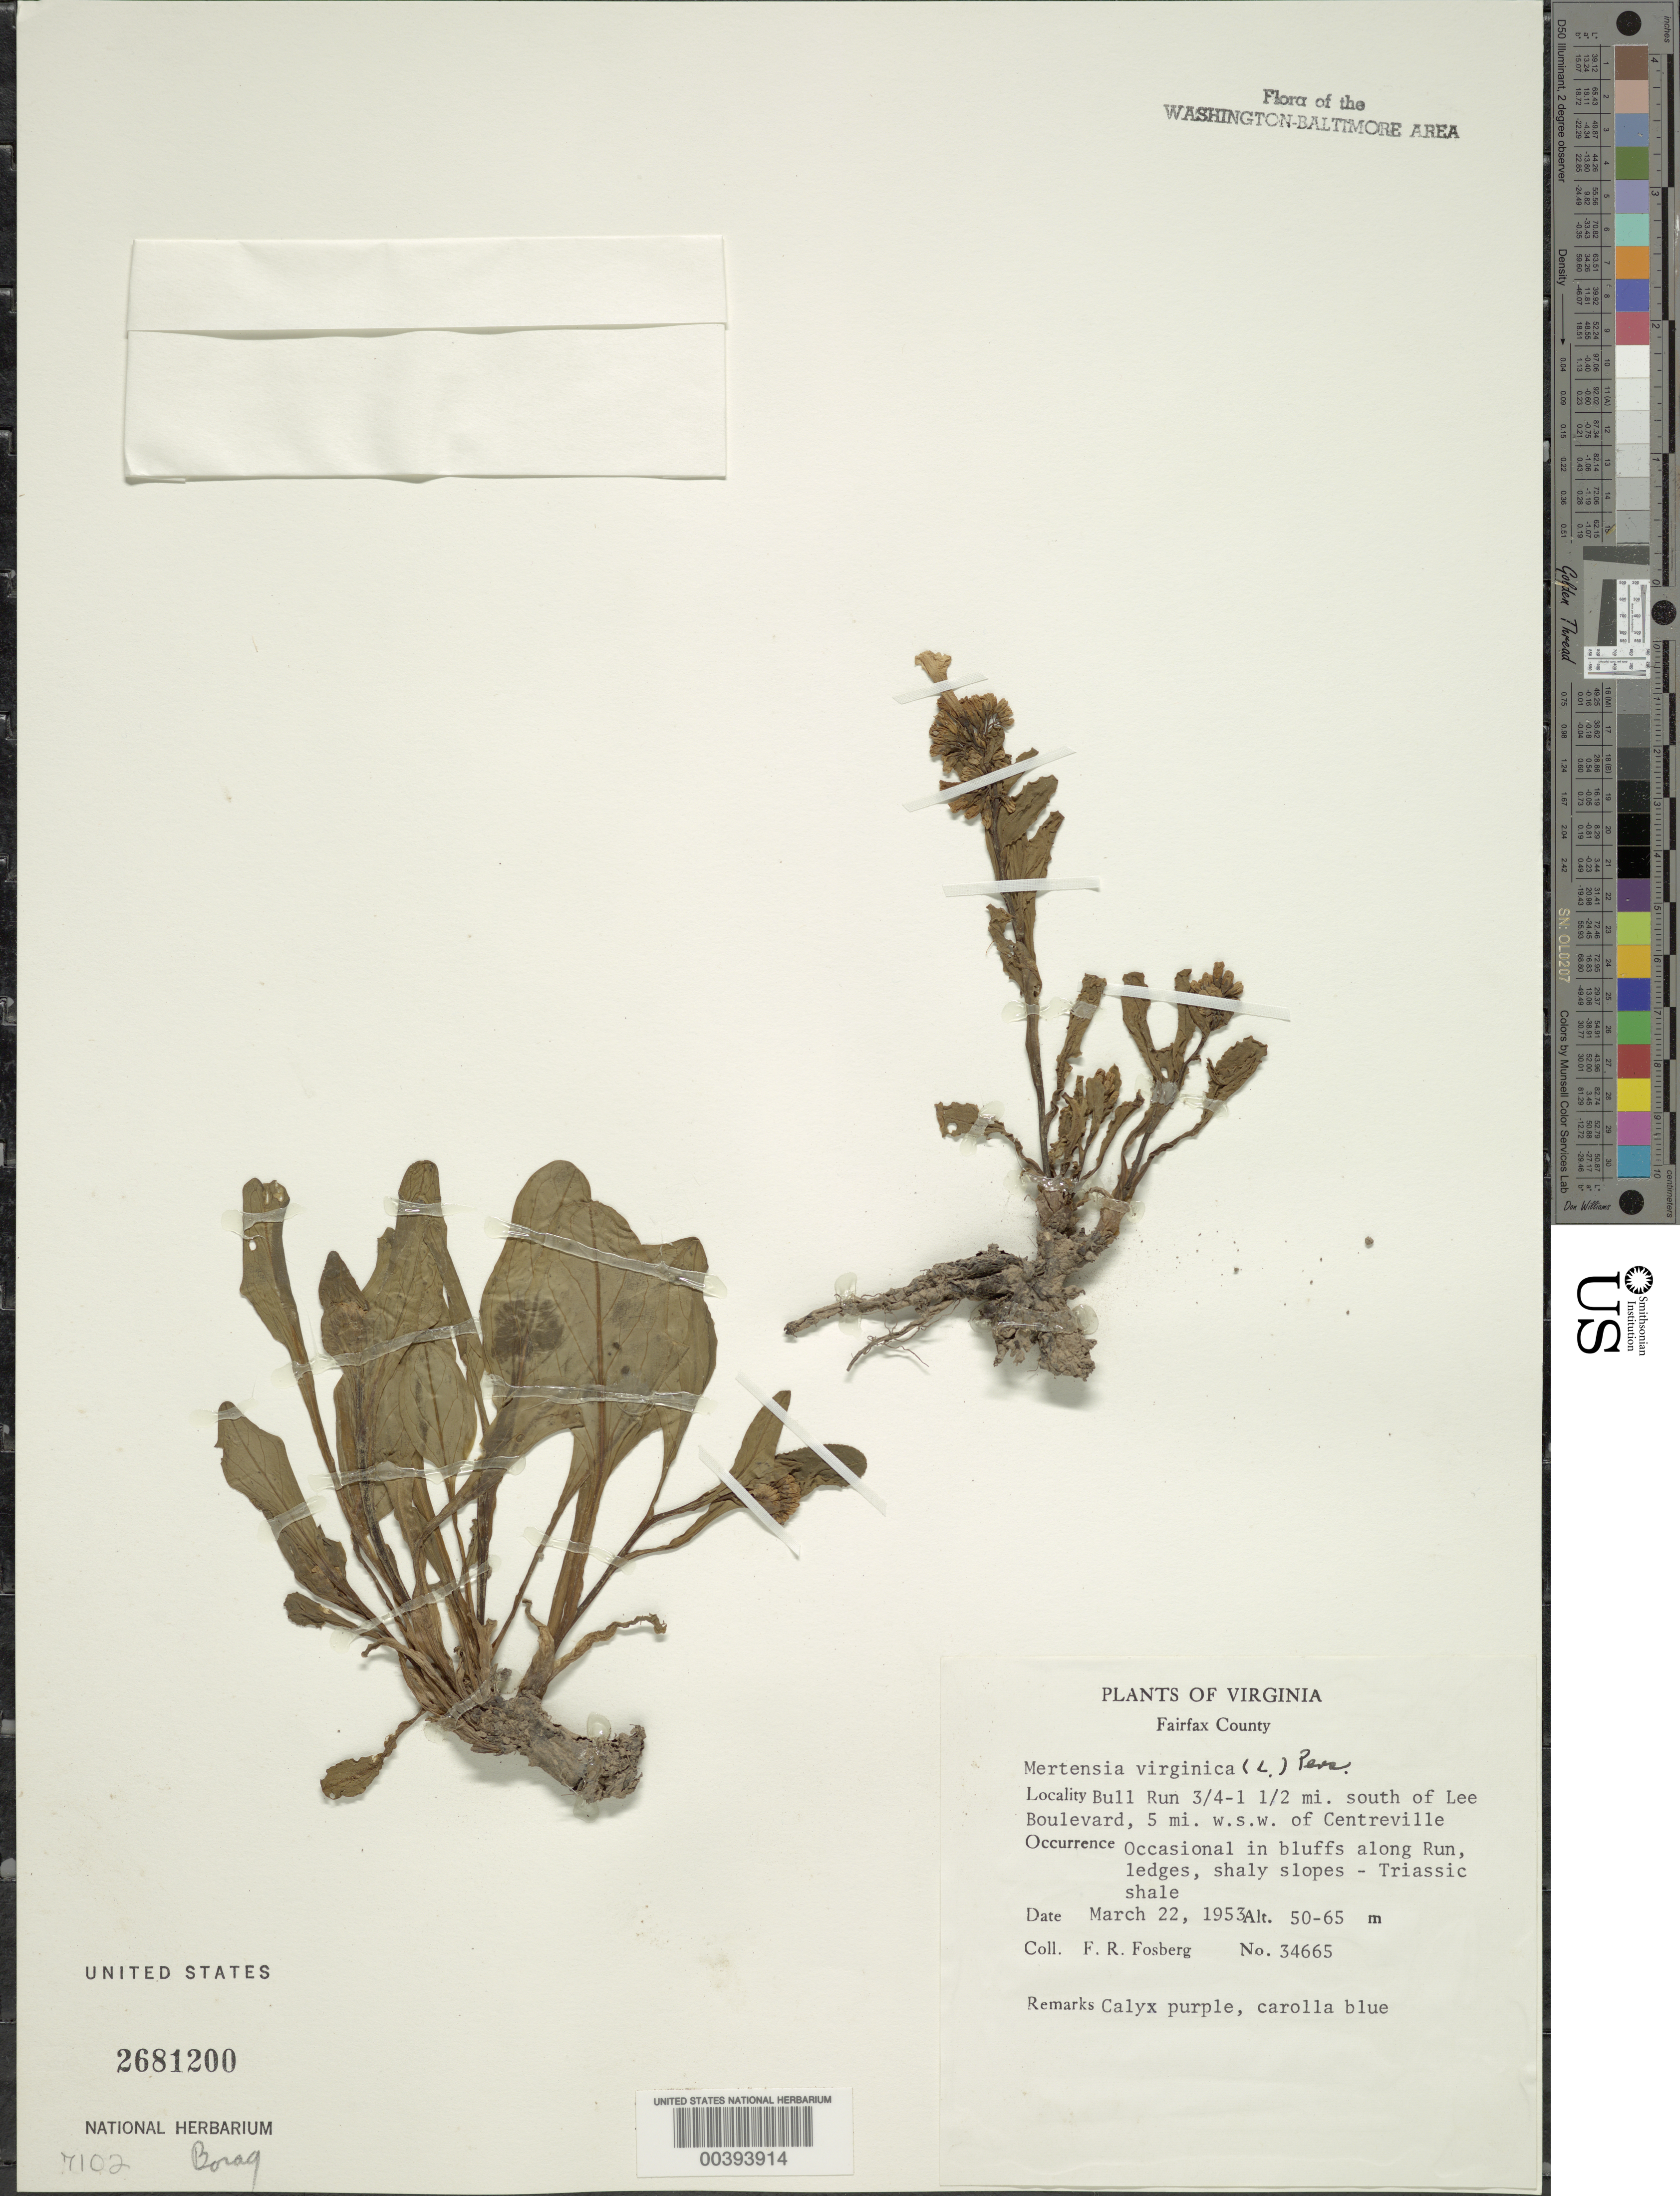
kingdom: Plantae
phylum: Tracheophyta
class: Magnoliopsida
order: Boraginales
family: Boraginaceae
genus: Mertensia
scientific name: Mertensia virginica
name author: (L.) Pers. ex Link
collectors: F. R. Fosberg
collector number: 34665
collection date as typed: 22 Mar 1953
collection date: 1953-03-22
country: United States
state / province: Virginia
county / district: Fairfax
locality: Bull Run, south of Lee Boulevard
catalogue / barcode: US 2681200